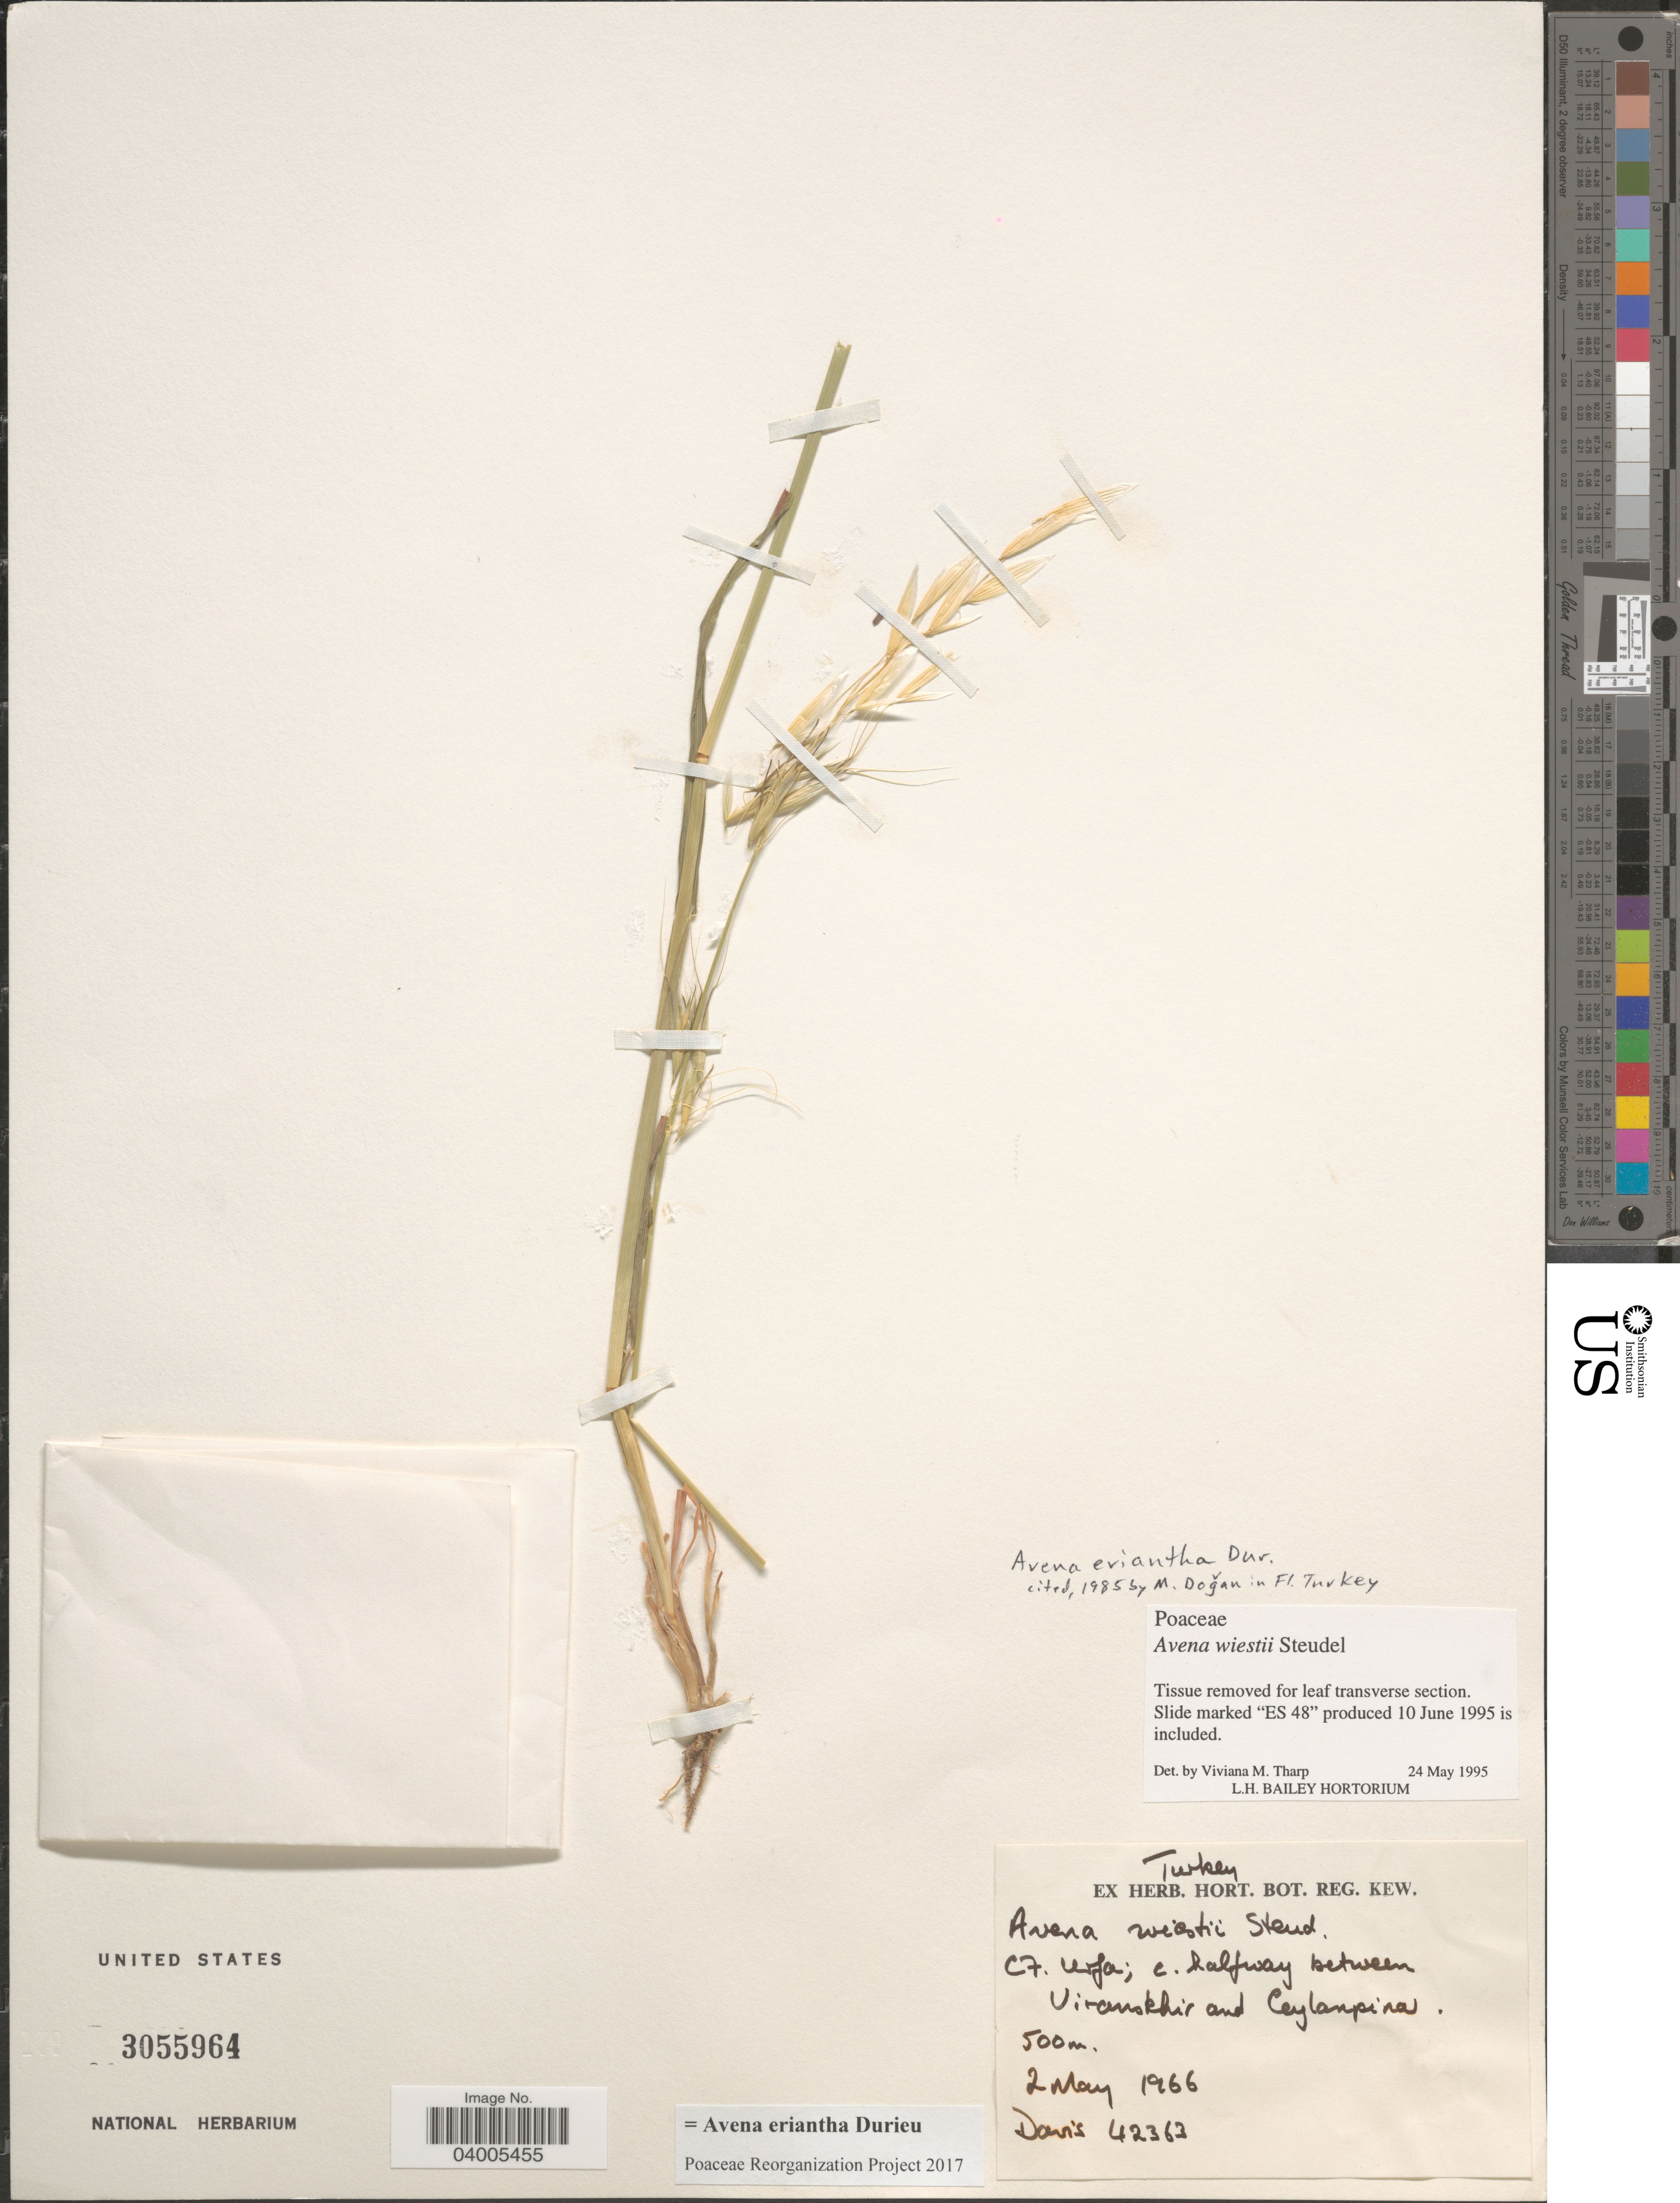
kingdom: Plantae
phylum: Tracheophyta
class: Liliopsida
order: Poales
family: Poaceae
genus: Avena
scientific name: Avena eriantha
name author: Durieu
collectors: -. Davis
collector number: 42363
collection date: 1966-05-02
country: Turkey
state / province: Sanliurfa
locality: C7, Urfa; c. halfway between Viransehir and Ceylanpina.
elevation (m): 500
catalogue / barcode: US 3055964